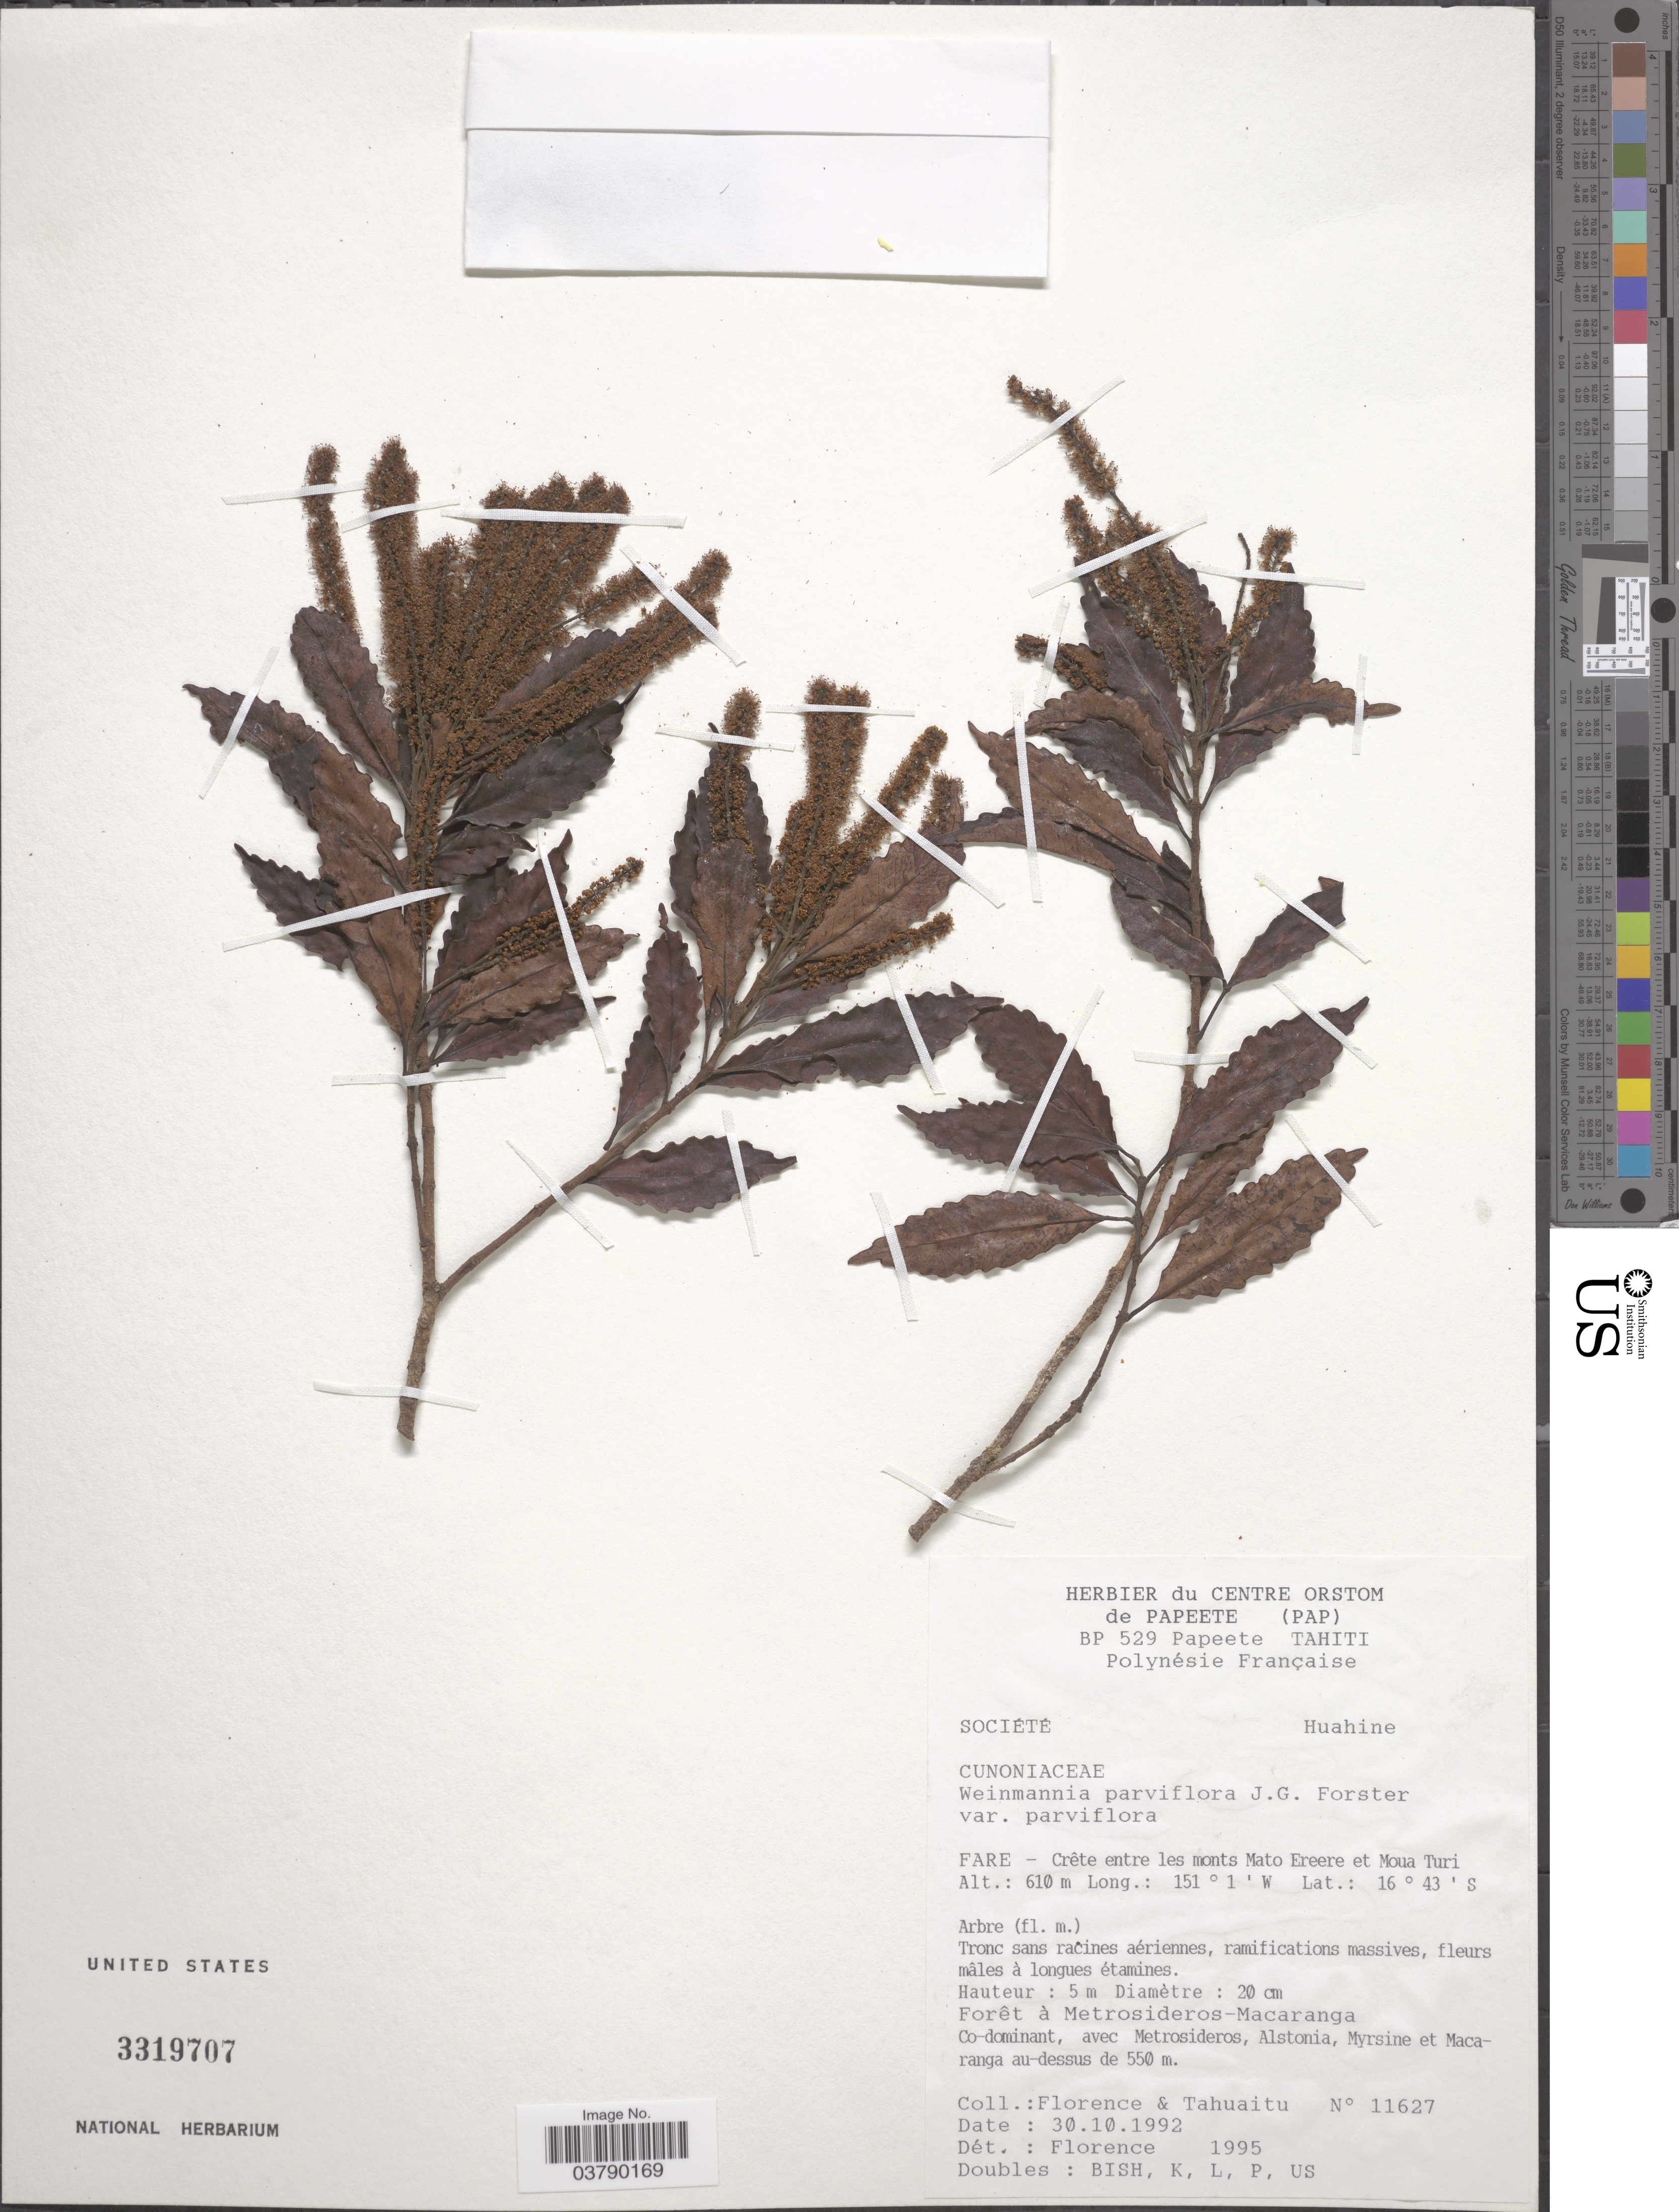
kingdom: Plantae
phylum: Tracheophyta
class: Magnoliopsida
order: Oxalidales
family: Cunoniaceae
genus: Pterophylla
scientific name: Pterophylla parviflora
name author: (G. Forst.) Pillon & H.C. Hopkins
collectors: -. Florence & -. Tahuaitu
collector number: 11627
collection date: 1992-10-30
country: French Polynesia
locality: Societe. Huahine. Fare: Crête entre les monts Mato Ereere et Moua Turi.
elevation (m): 610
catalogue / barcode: US 3319707